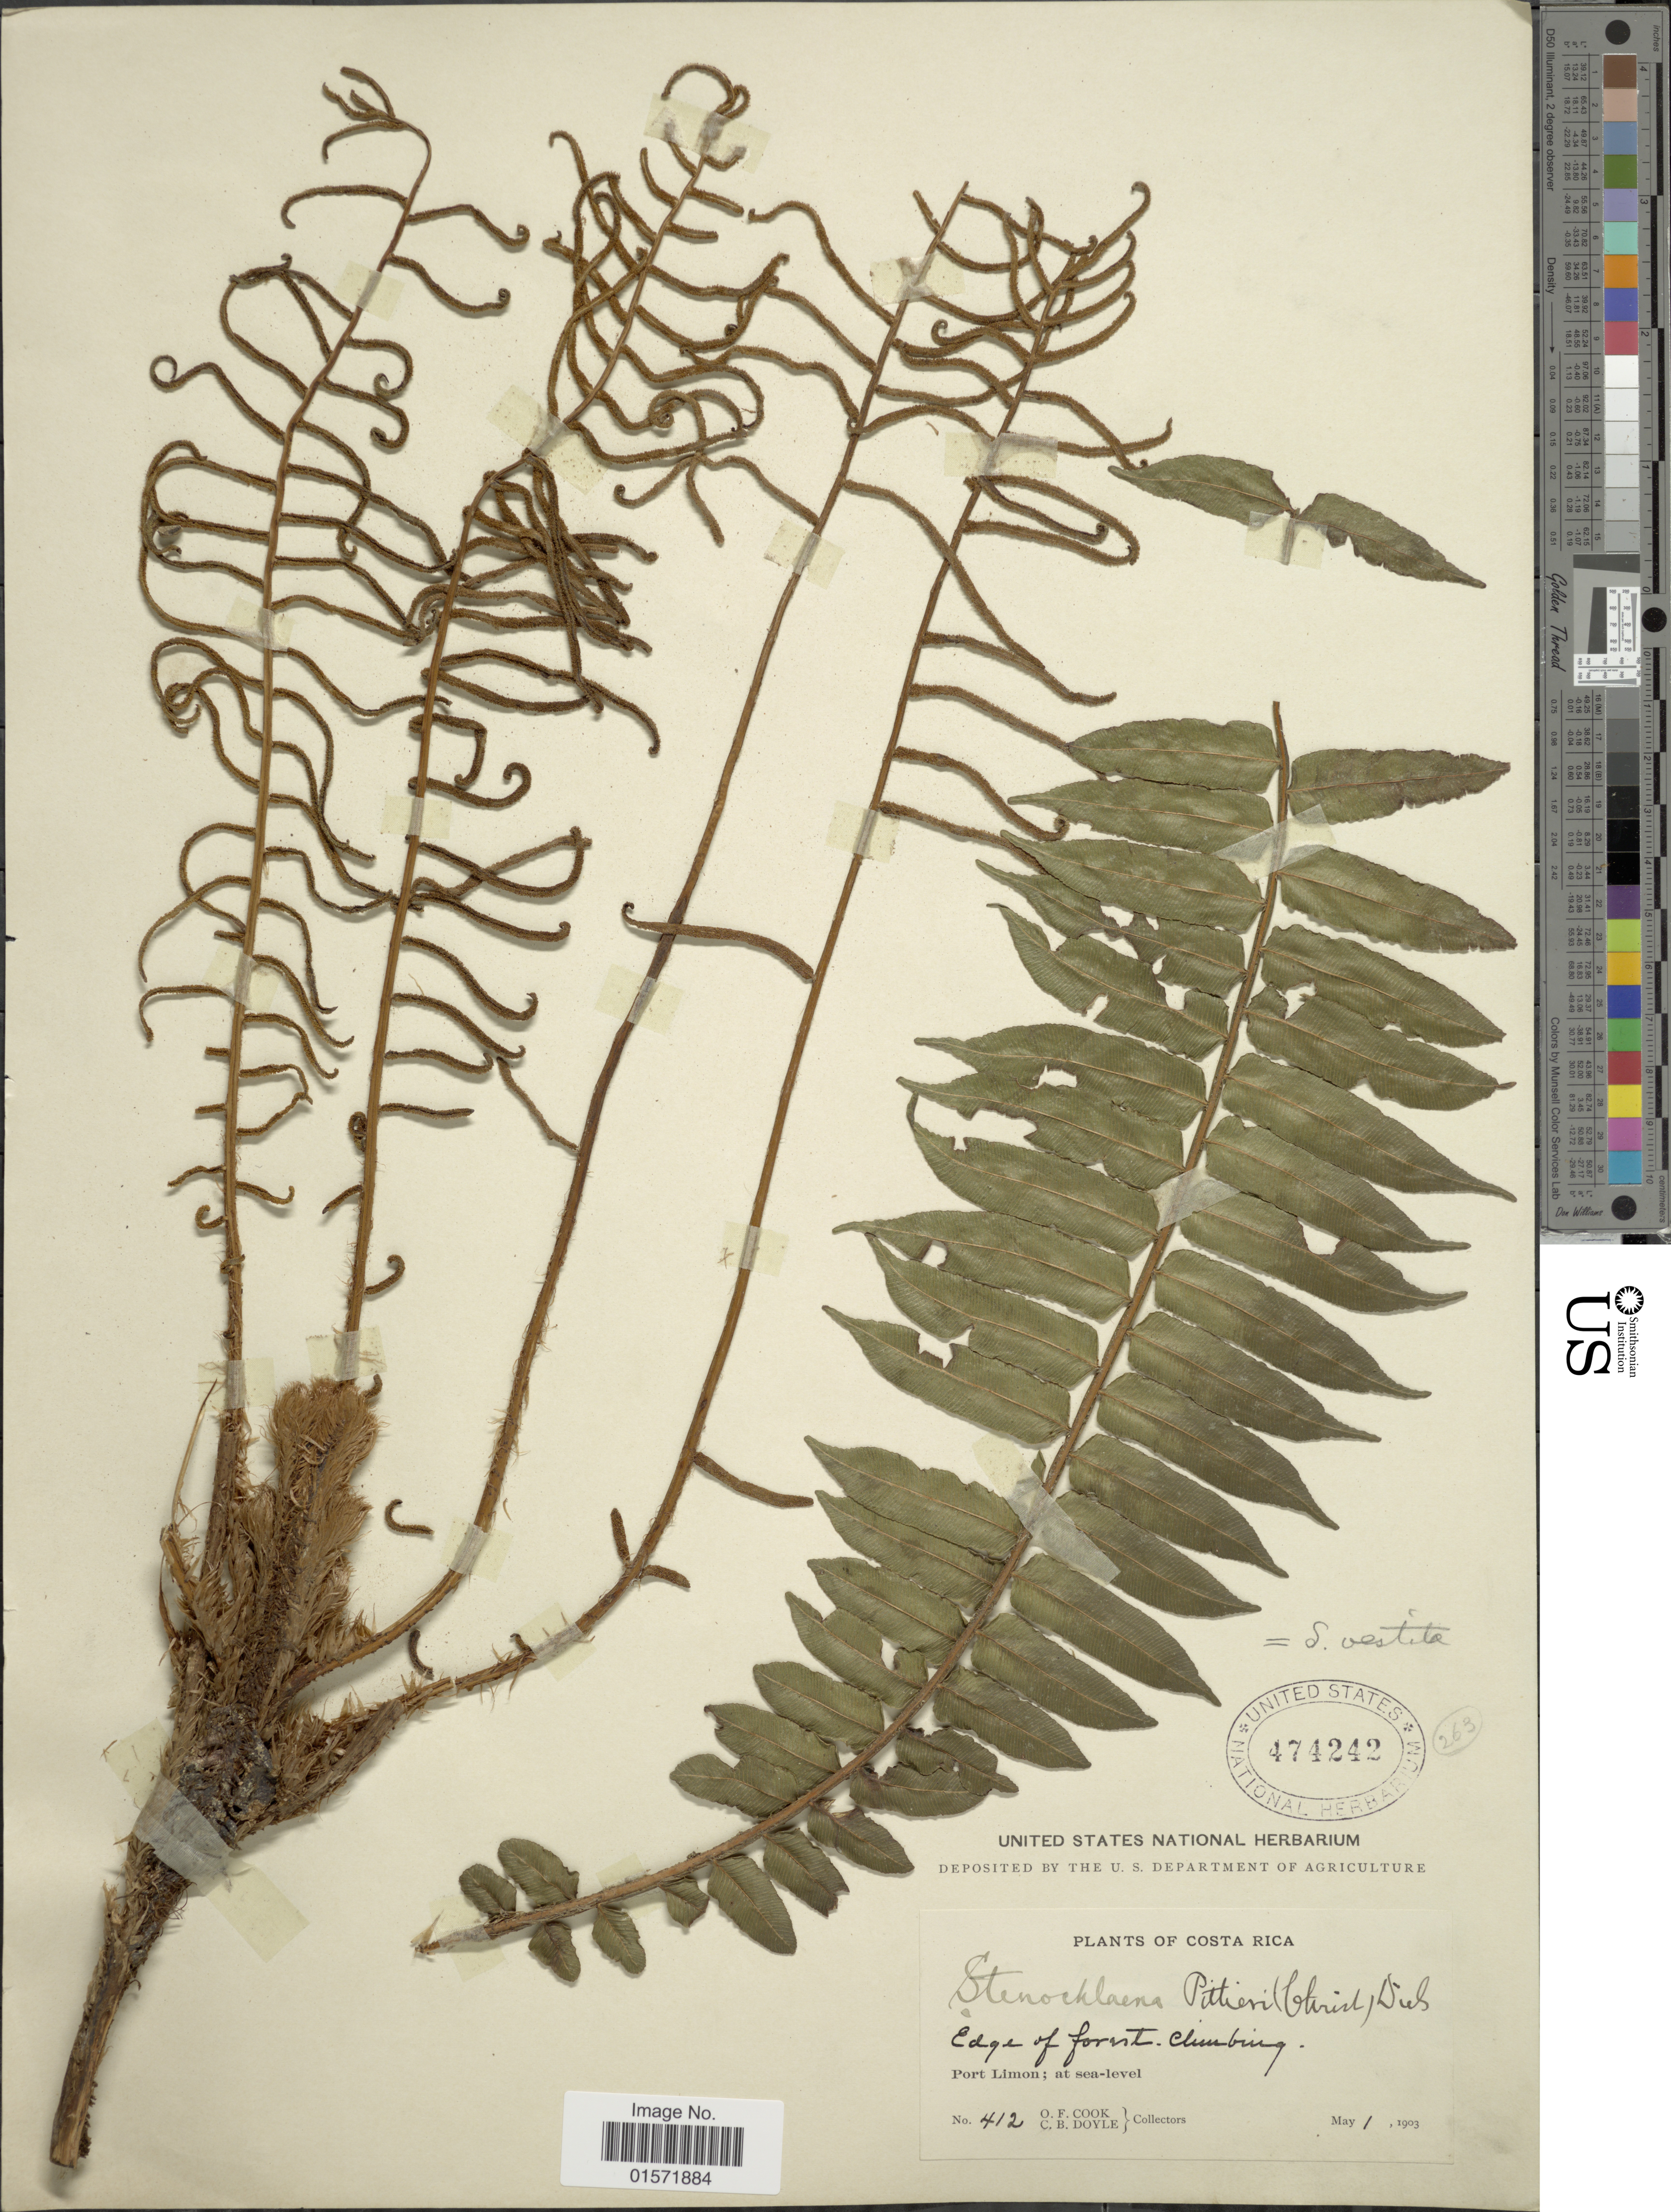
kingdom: Plantae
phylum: Tracheophyta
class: Polypodiopsida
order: Polypodiales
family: Lomariopsidaceae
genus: Lomariopsis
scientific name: Lomariopsis vestita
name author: E. Fourn.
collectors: O. F. Cook & C. Doyle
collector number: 412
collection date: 1903-05-01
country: Costa Rica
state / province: Limón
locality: Port Limon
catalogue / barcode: US 474242